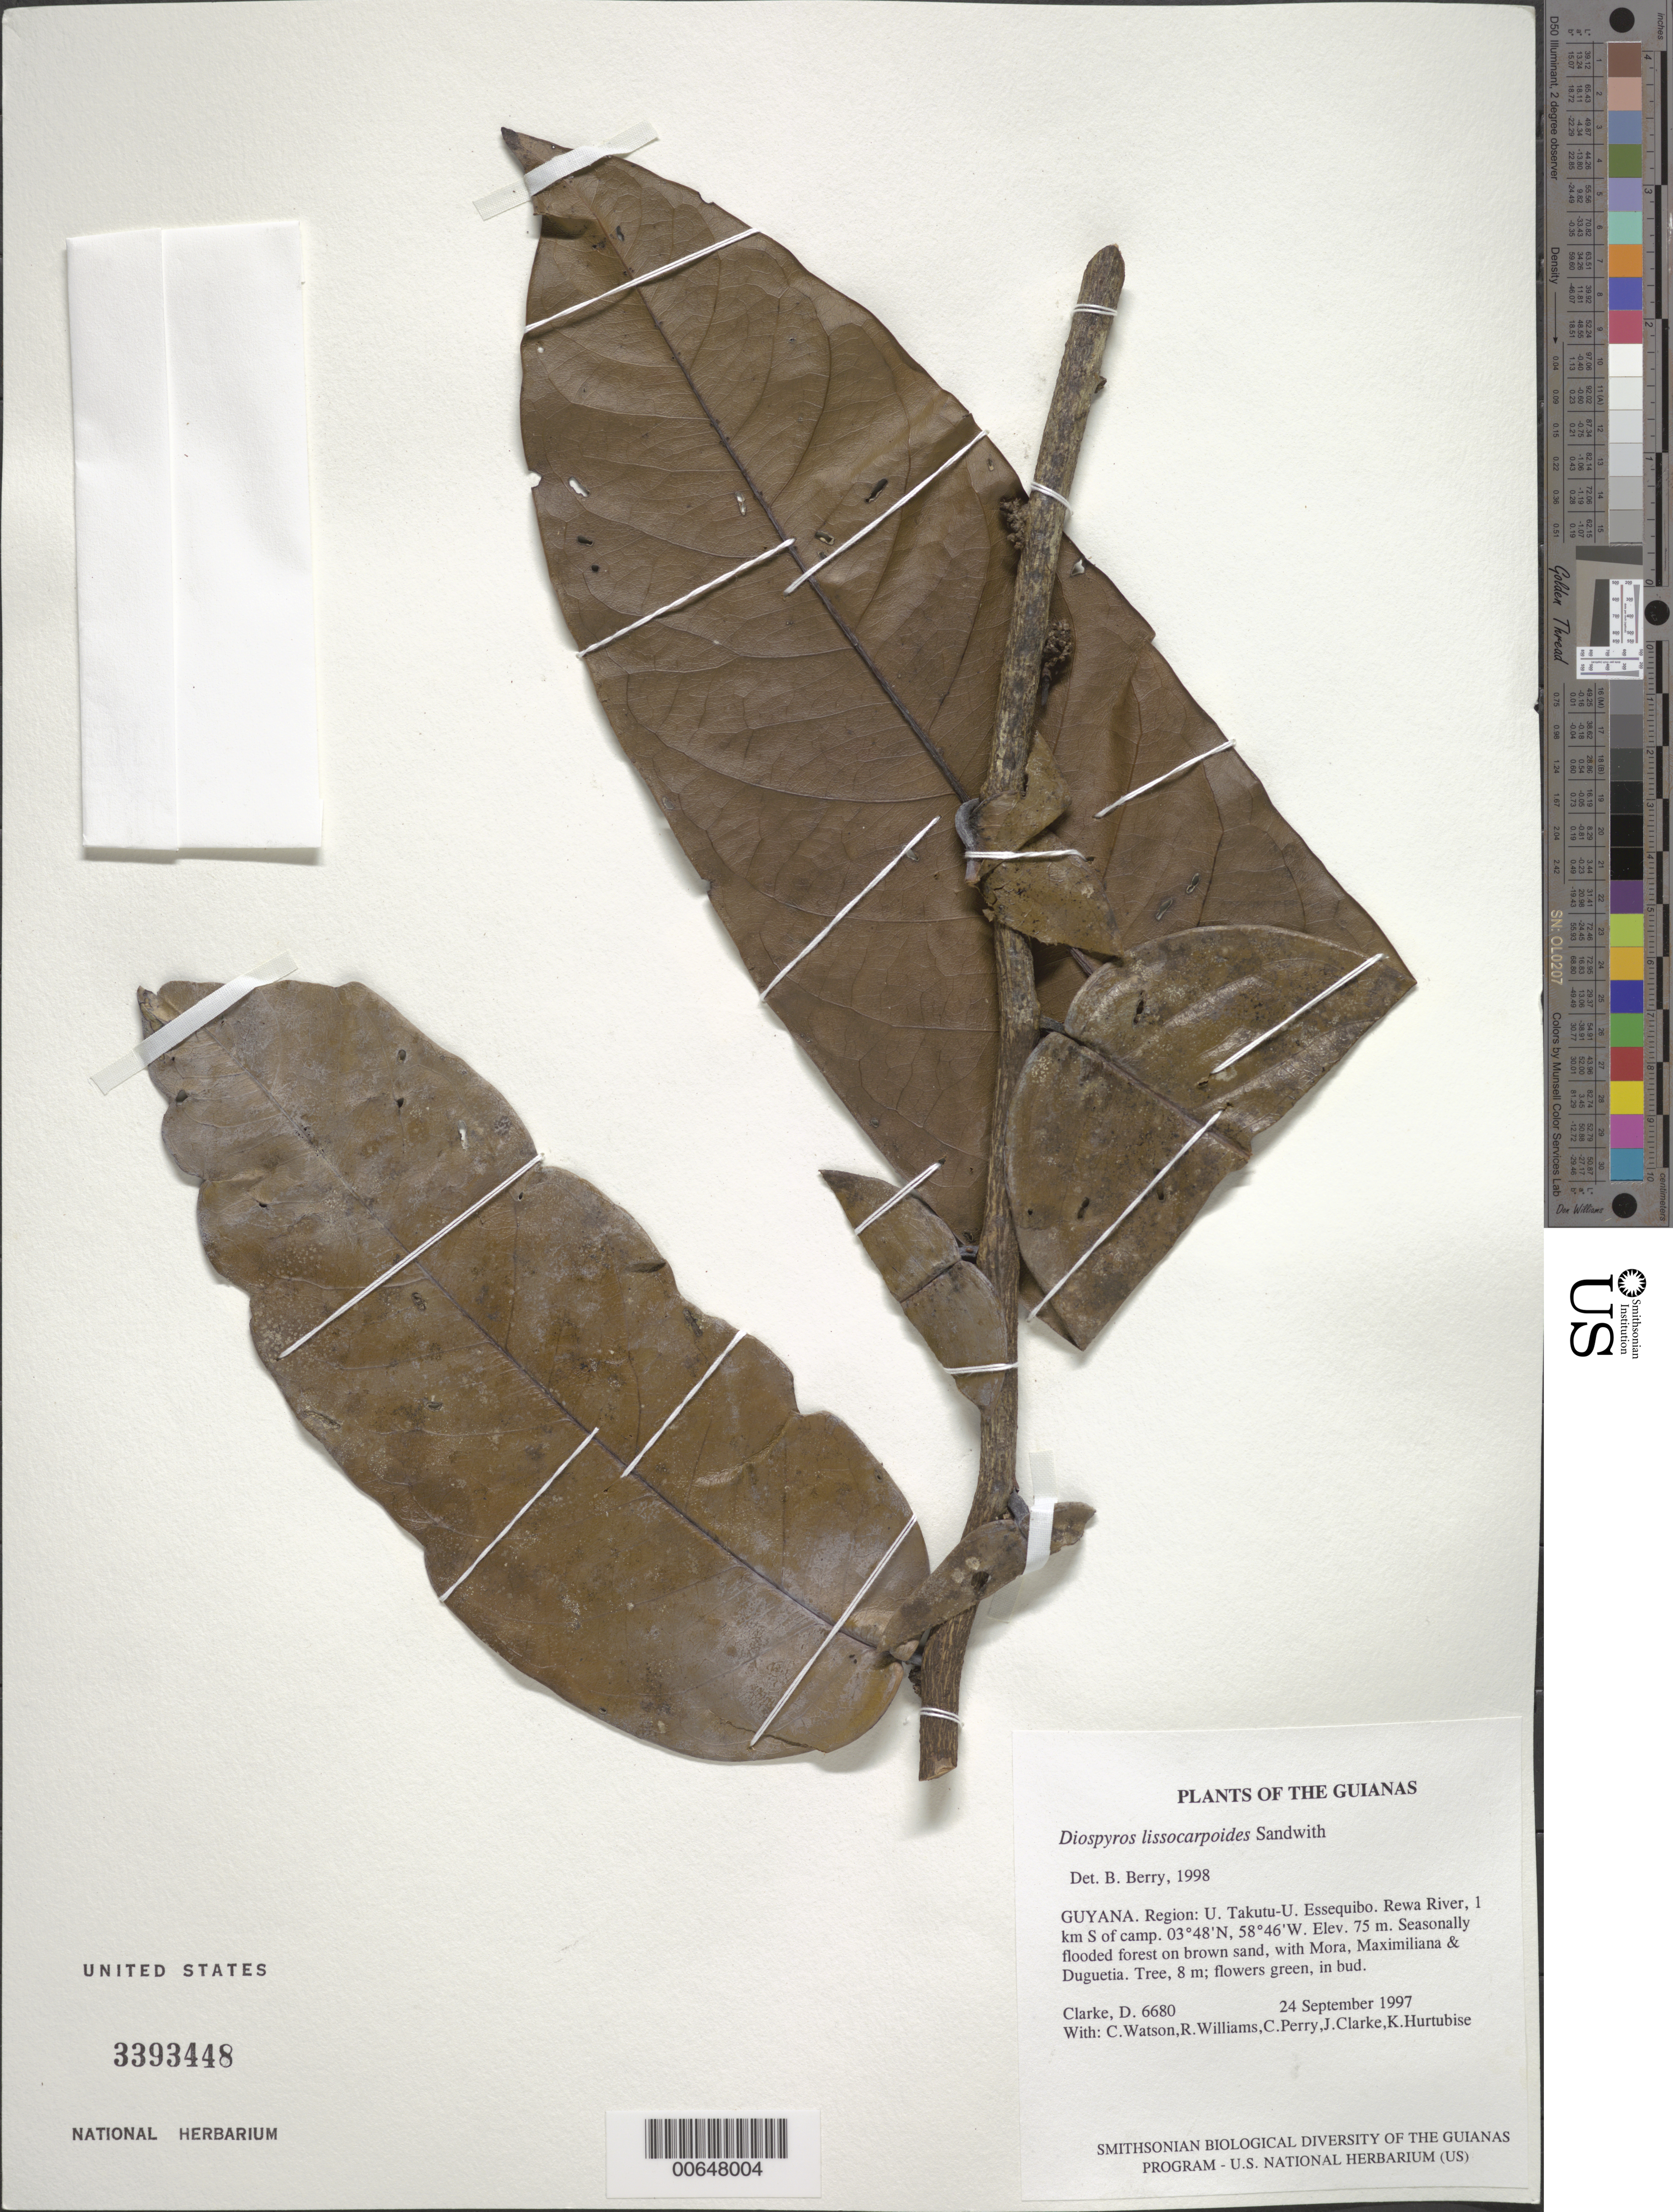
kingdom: Plantae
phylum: Tracheophyta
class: Magnoliopsida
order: Ericales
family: Ebenaceae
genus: Diospyros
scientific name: Diospyros lissocarpoides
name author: Sandwith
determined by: Berry, P. E., (WIS), University of Wisconsin - Madison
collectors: H. D. Clarke, C. Watson, R. Williams, C. Perry, J. Clarke & K. Hurtubise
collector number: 6680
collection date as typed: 24 September 1997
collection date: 1997-09-24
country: Guyana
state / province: U. Takutu-U. Essequibo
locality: Rewa River, 1 km S of camp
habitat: Seasonally flooded forest on brown sand, with Mora, Maximiliana & Duguetia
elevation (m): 75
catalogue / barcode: US 3393448